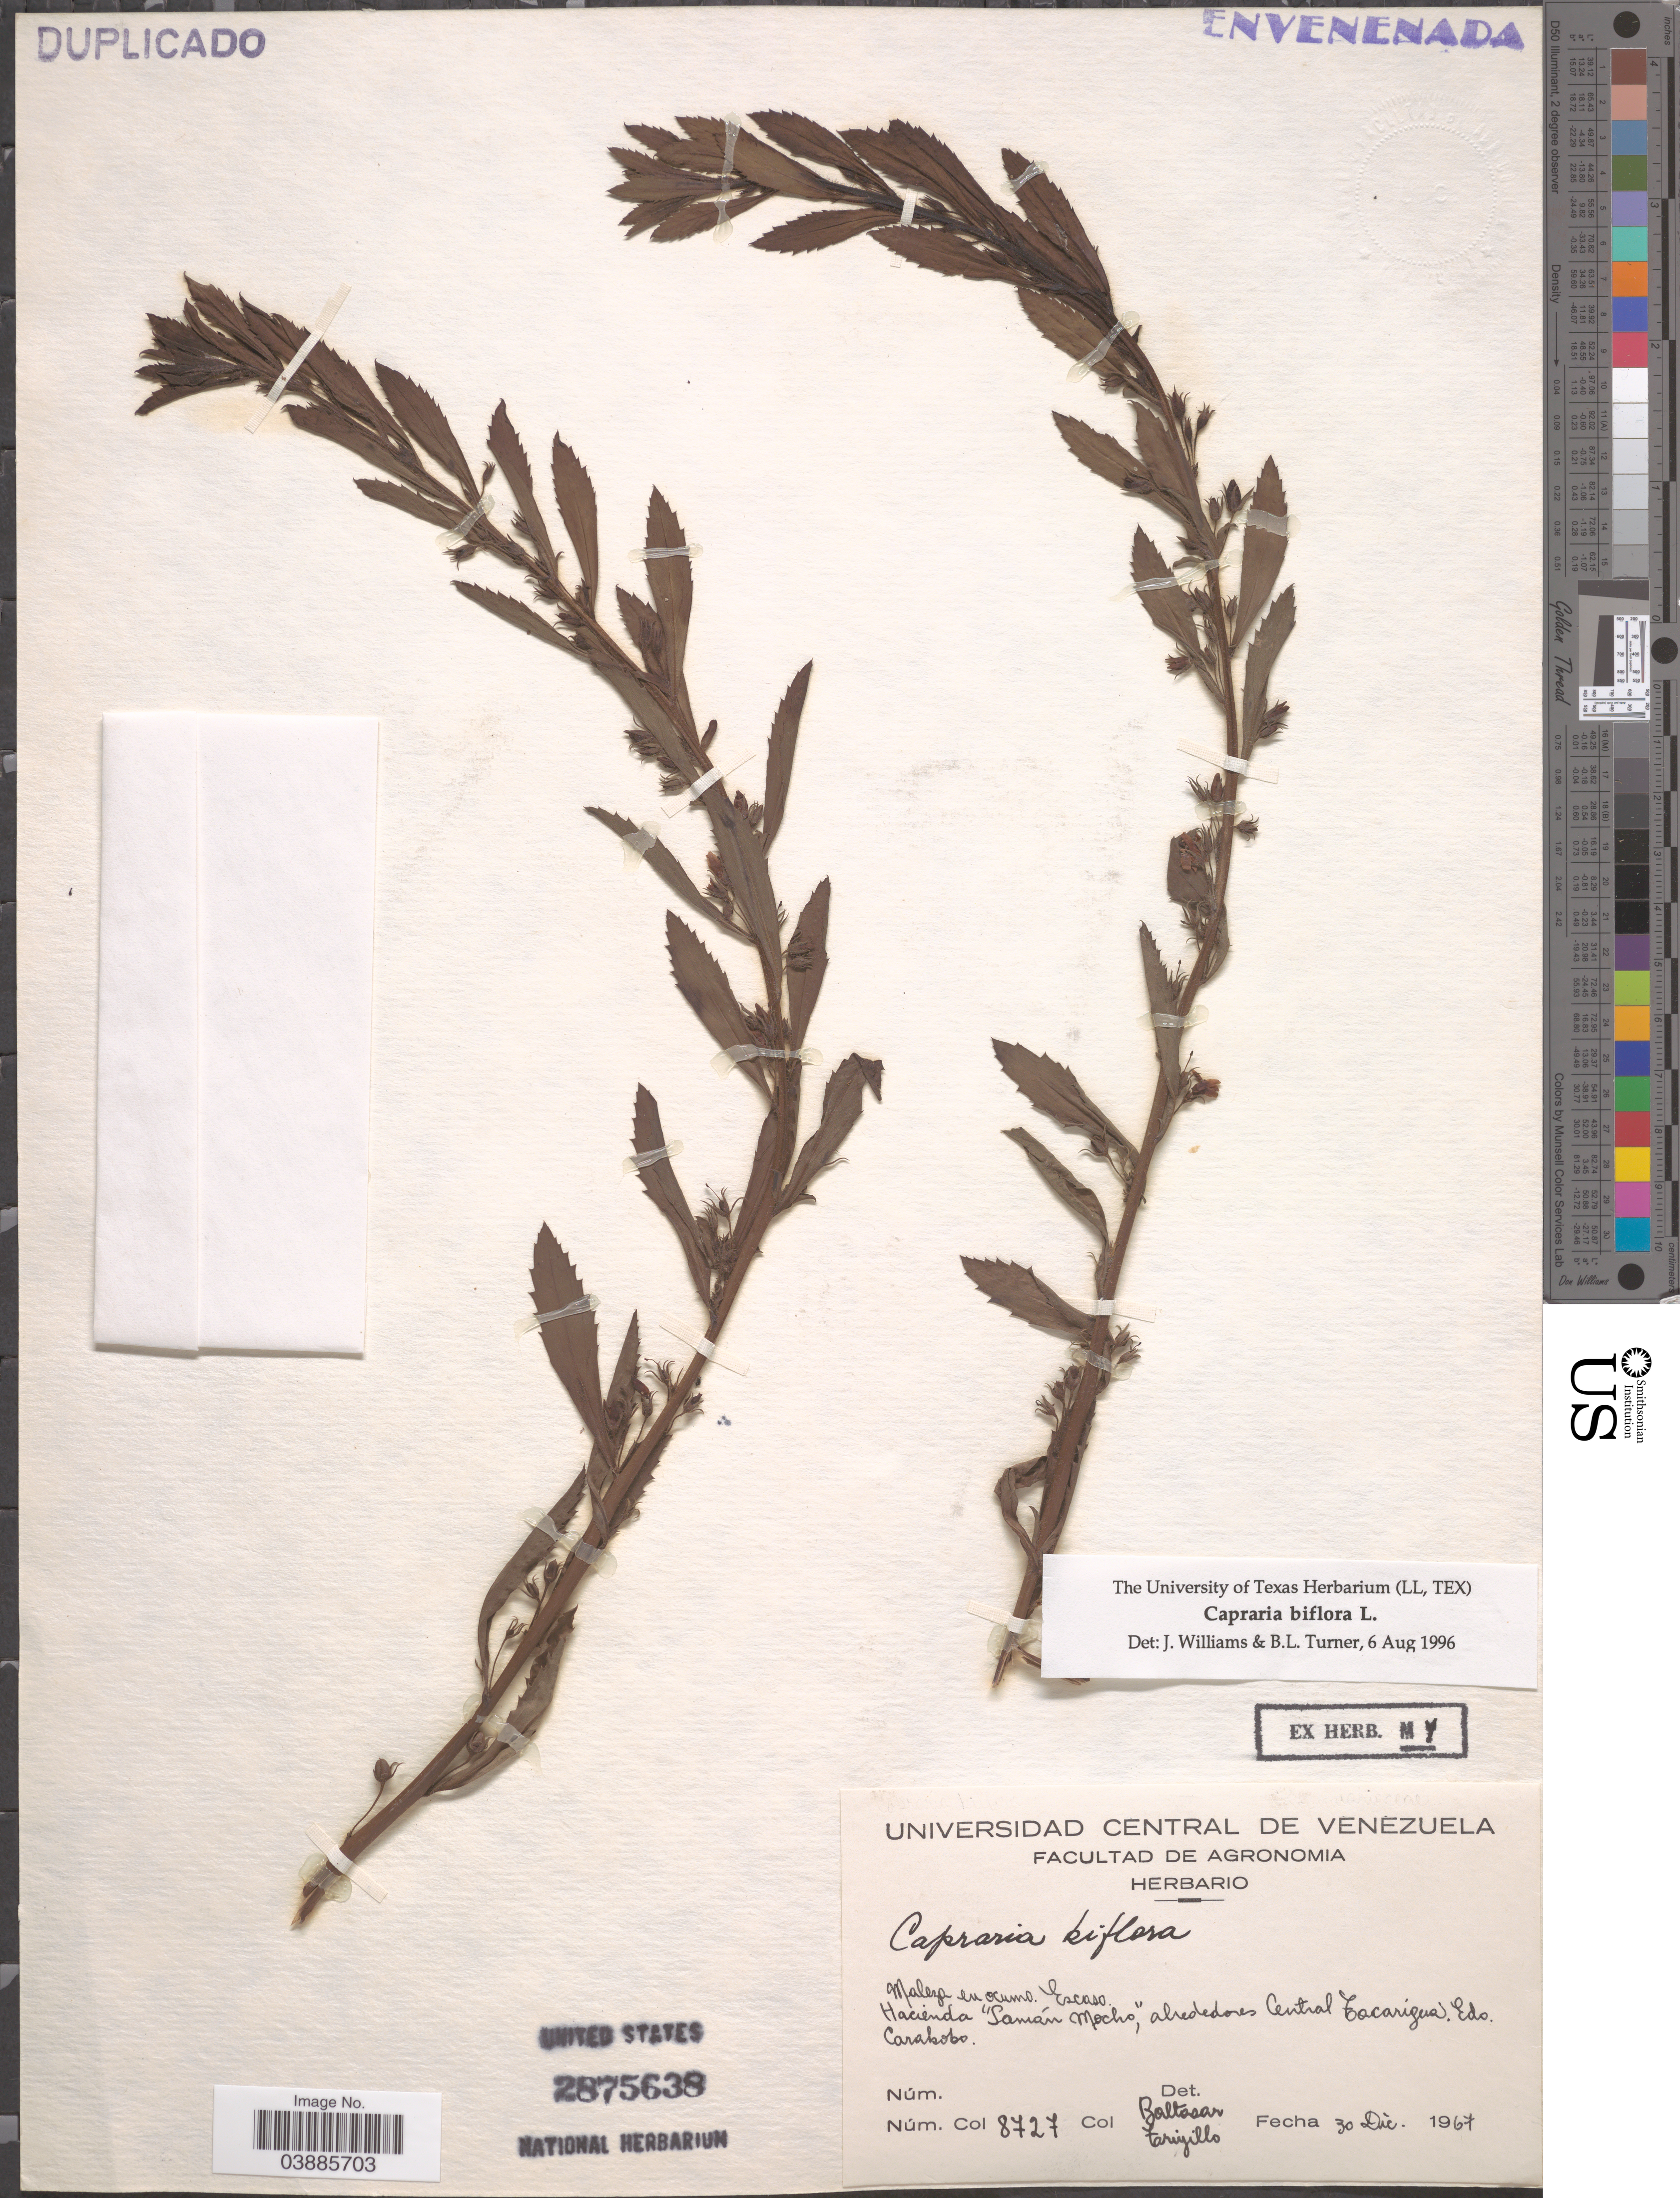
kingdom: Plantae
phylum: Tracheophyta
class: Magnoliopsida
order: Lamiales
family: Scrophulariaceae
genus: Capraria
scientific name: Capraria biflora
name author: L.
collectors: B. Trujillo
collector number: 8727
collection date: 1967-12-30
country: Venezuela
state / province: Carabobo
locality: Hacienda "Samán Mocho", alrededores Central Tacarigua.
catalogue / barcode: US 2875638